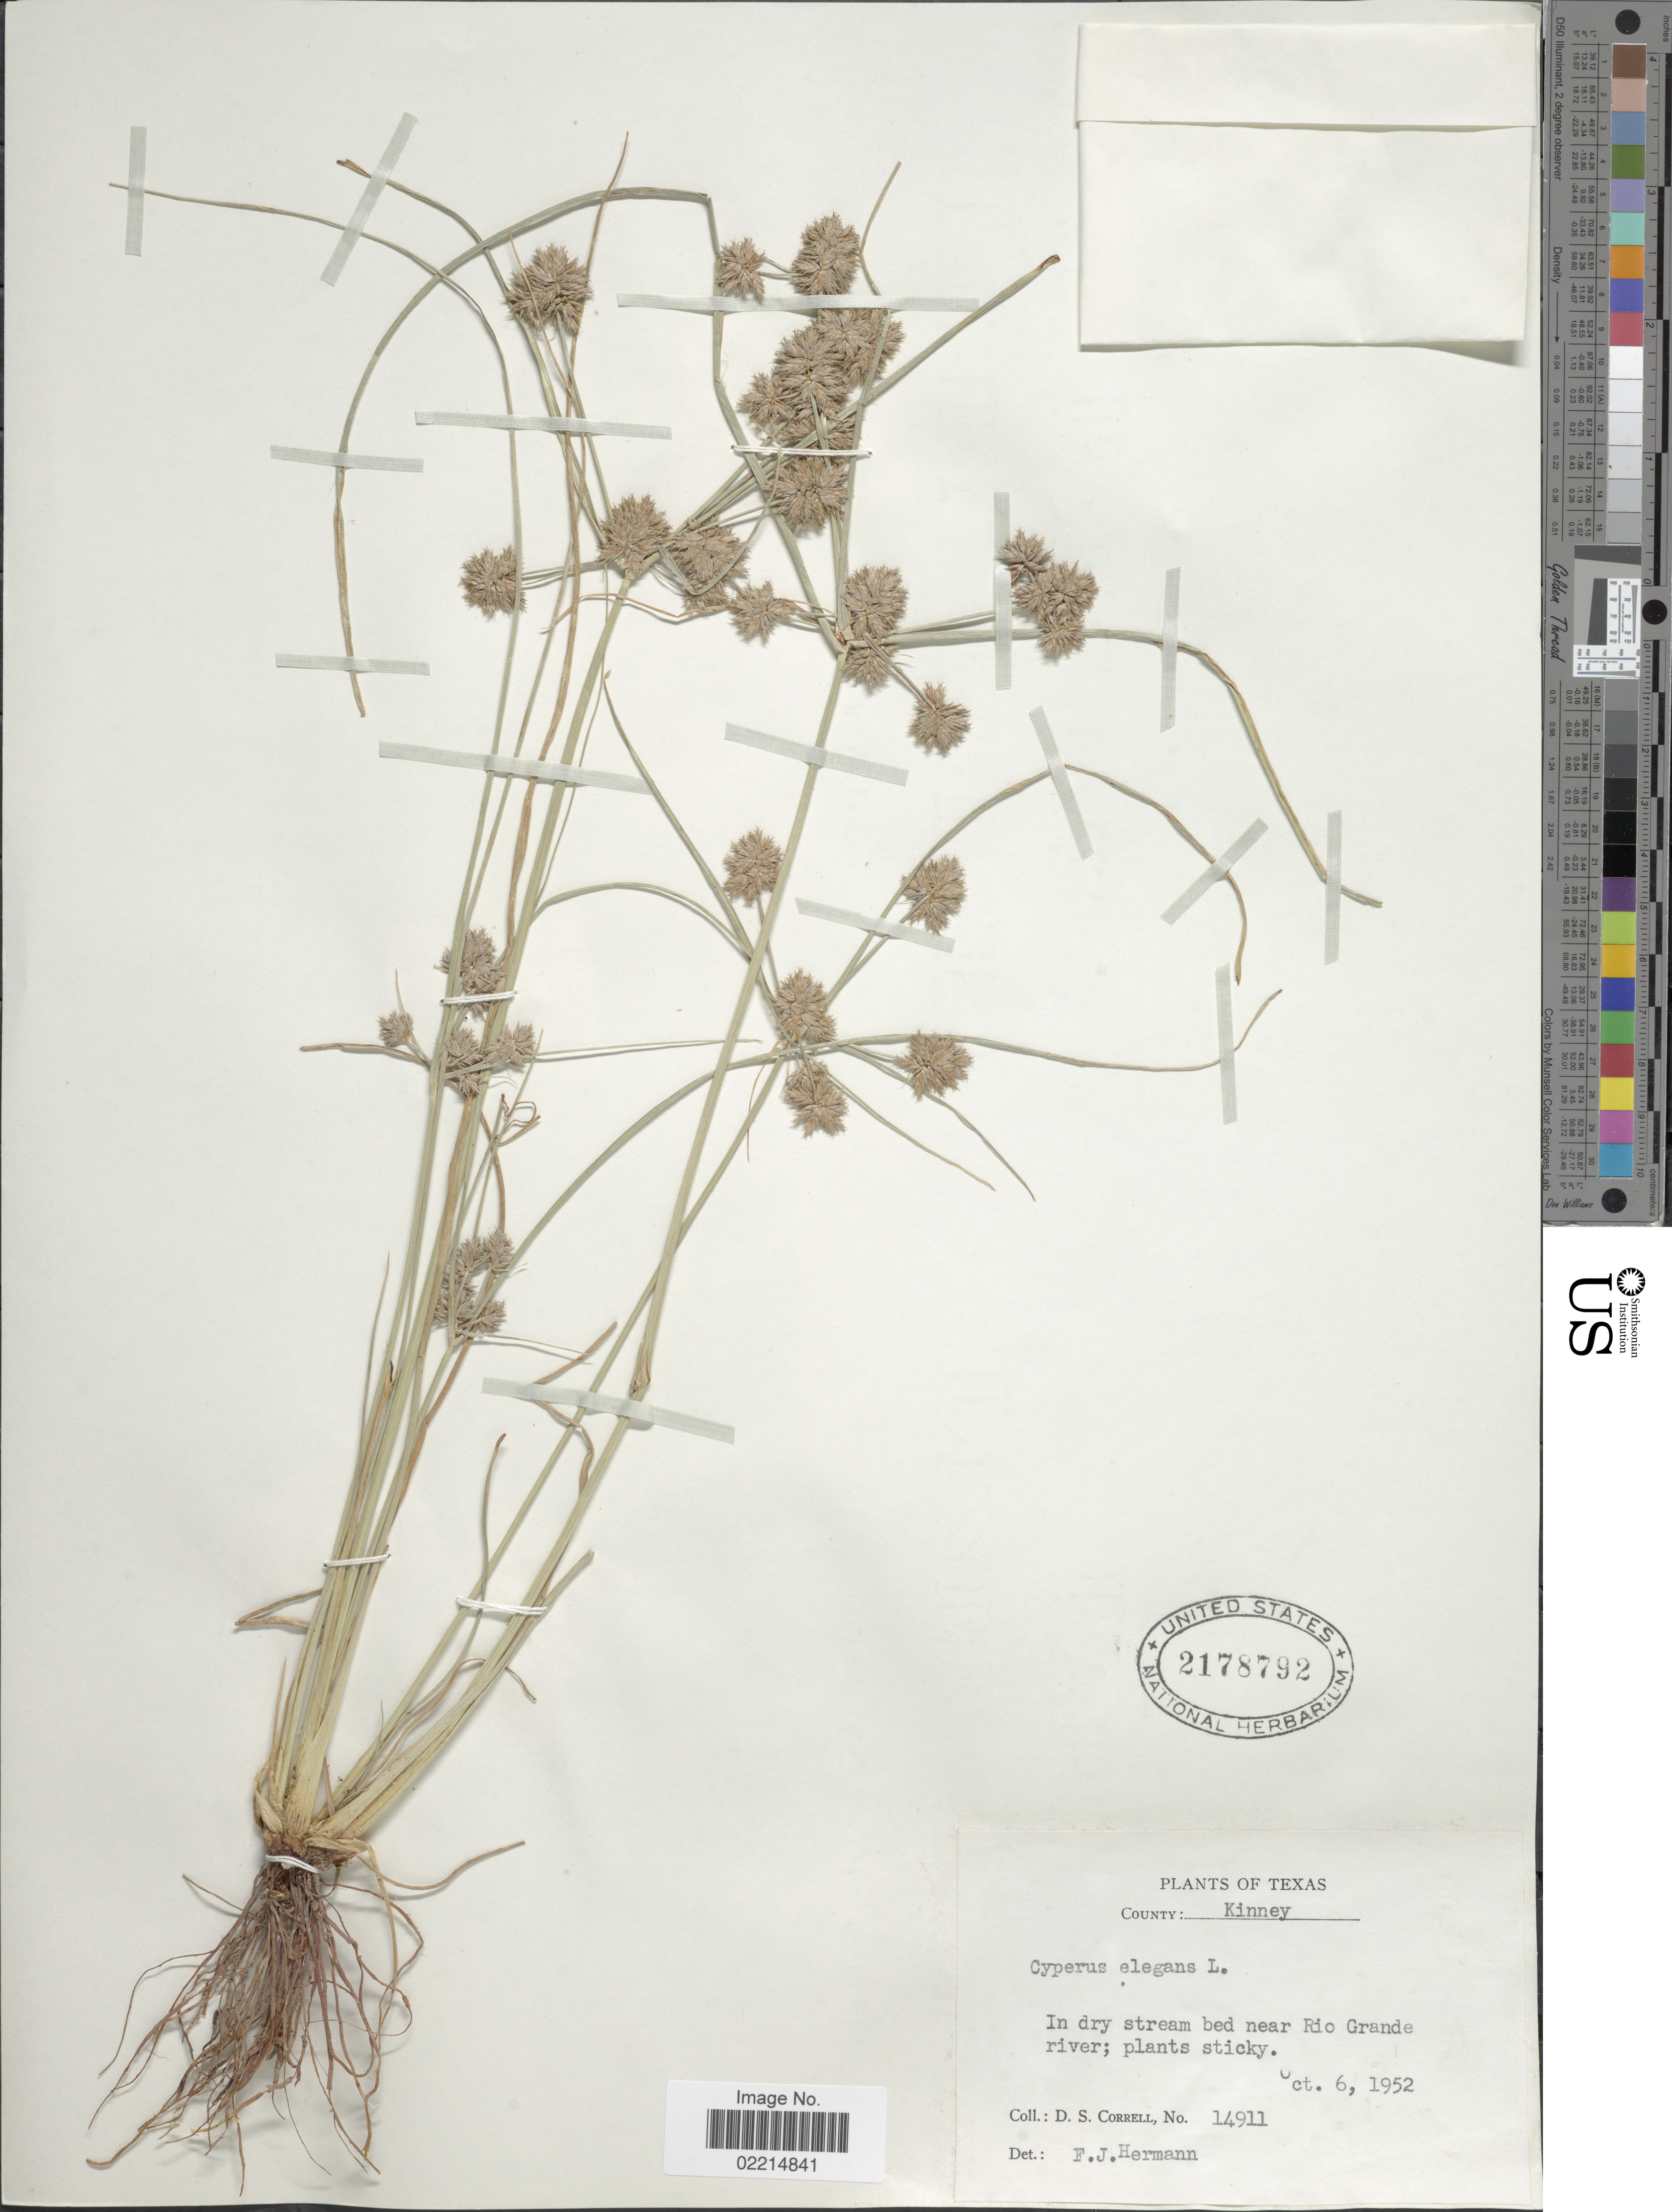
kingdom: Plantae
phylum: Tracheophyta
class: Liliopsida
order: Poales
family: Cyperaceae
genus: Cyperus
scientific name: Cyperus elegans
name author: L.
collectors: D. S. Correll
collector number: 14911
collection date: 1952-10-06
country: United States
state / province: Texas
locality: County: Kinney, in dry stream bed near Rio Grande river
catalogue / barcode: US 2178792